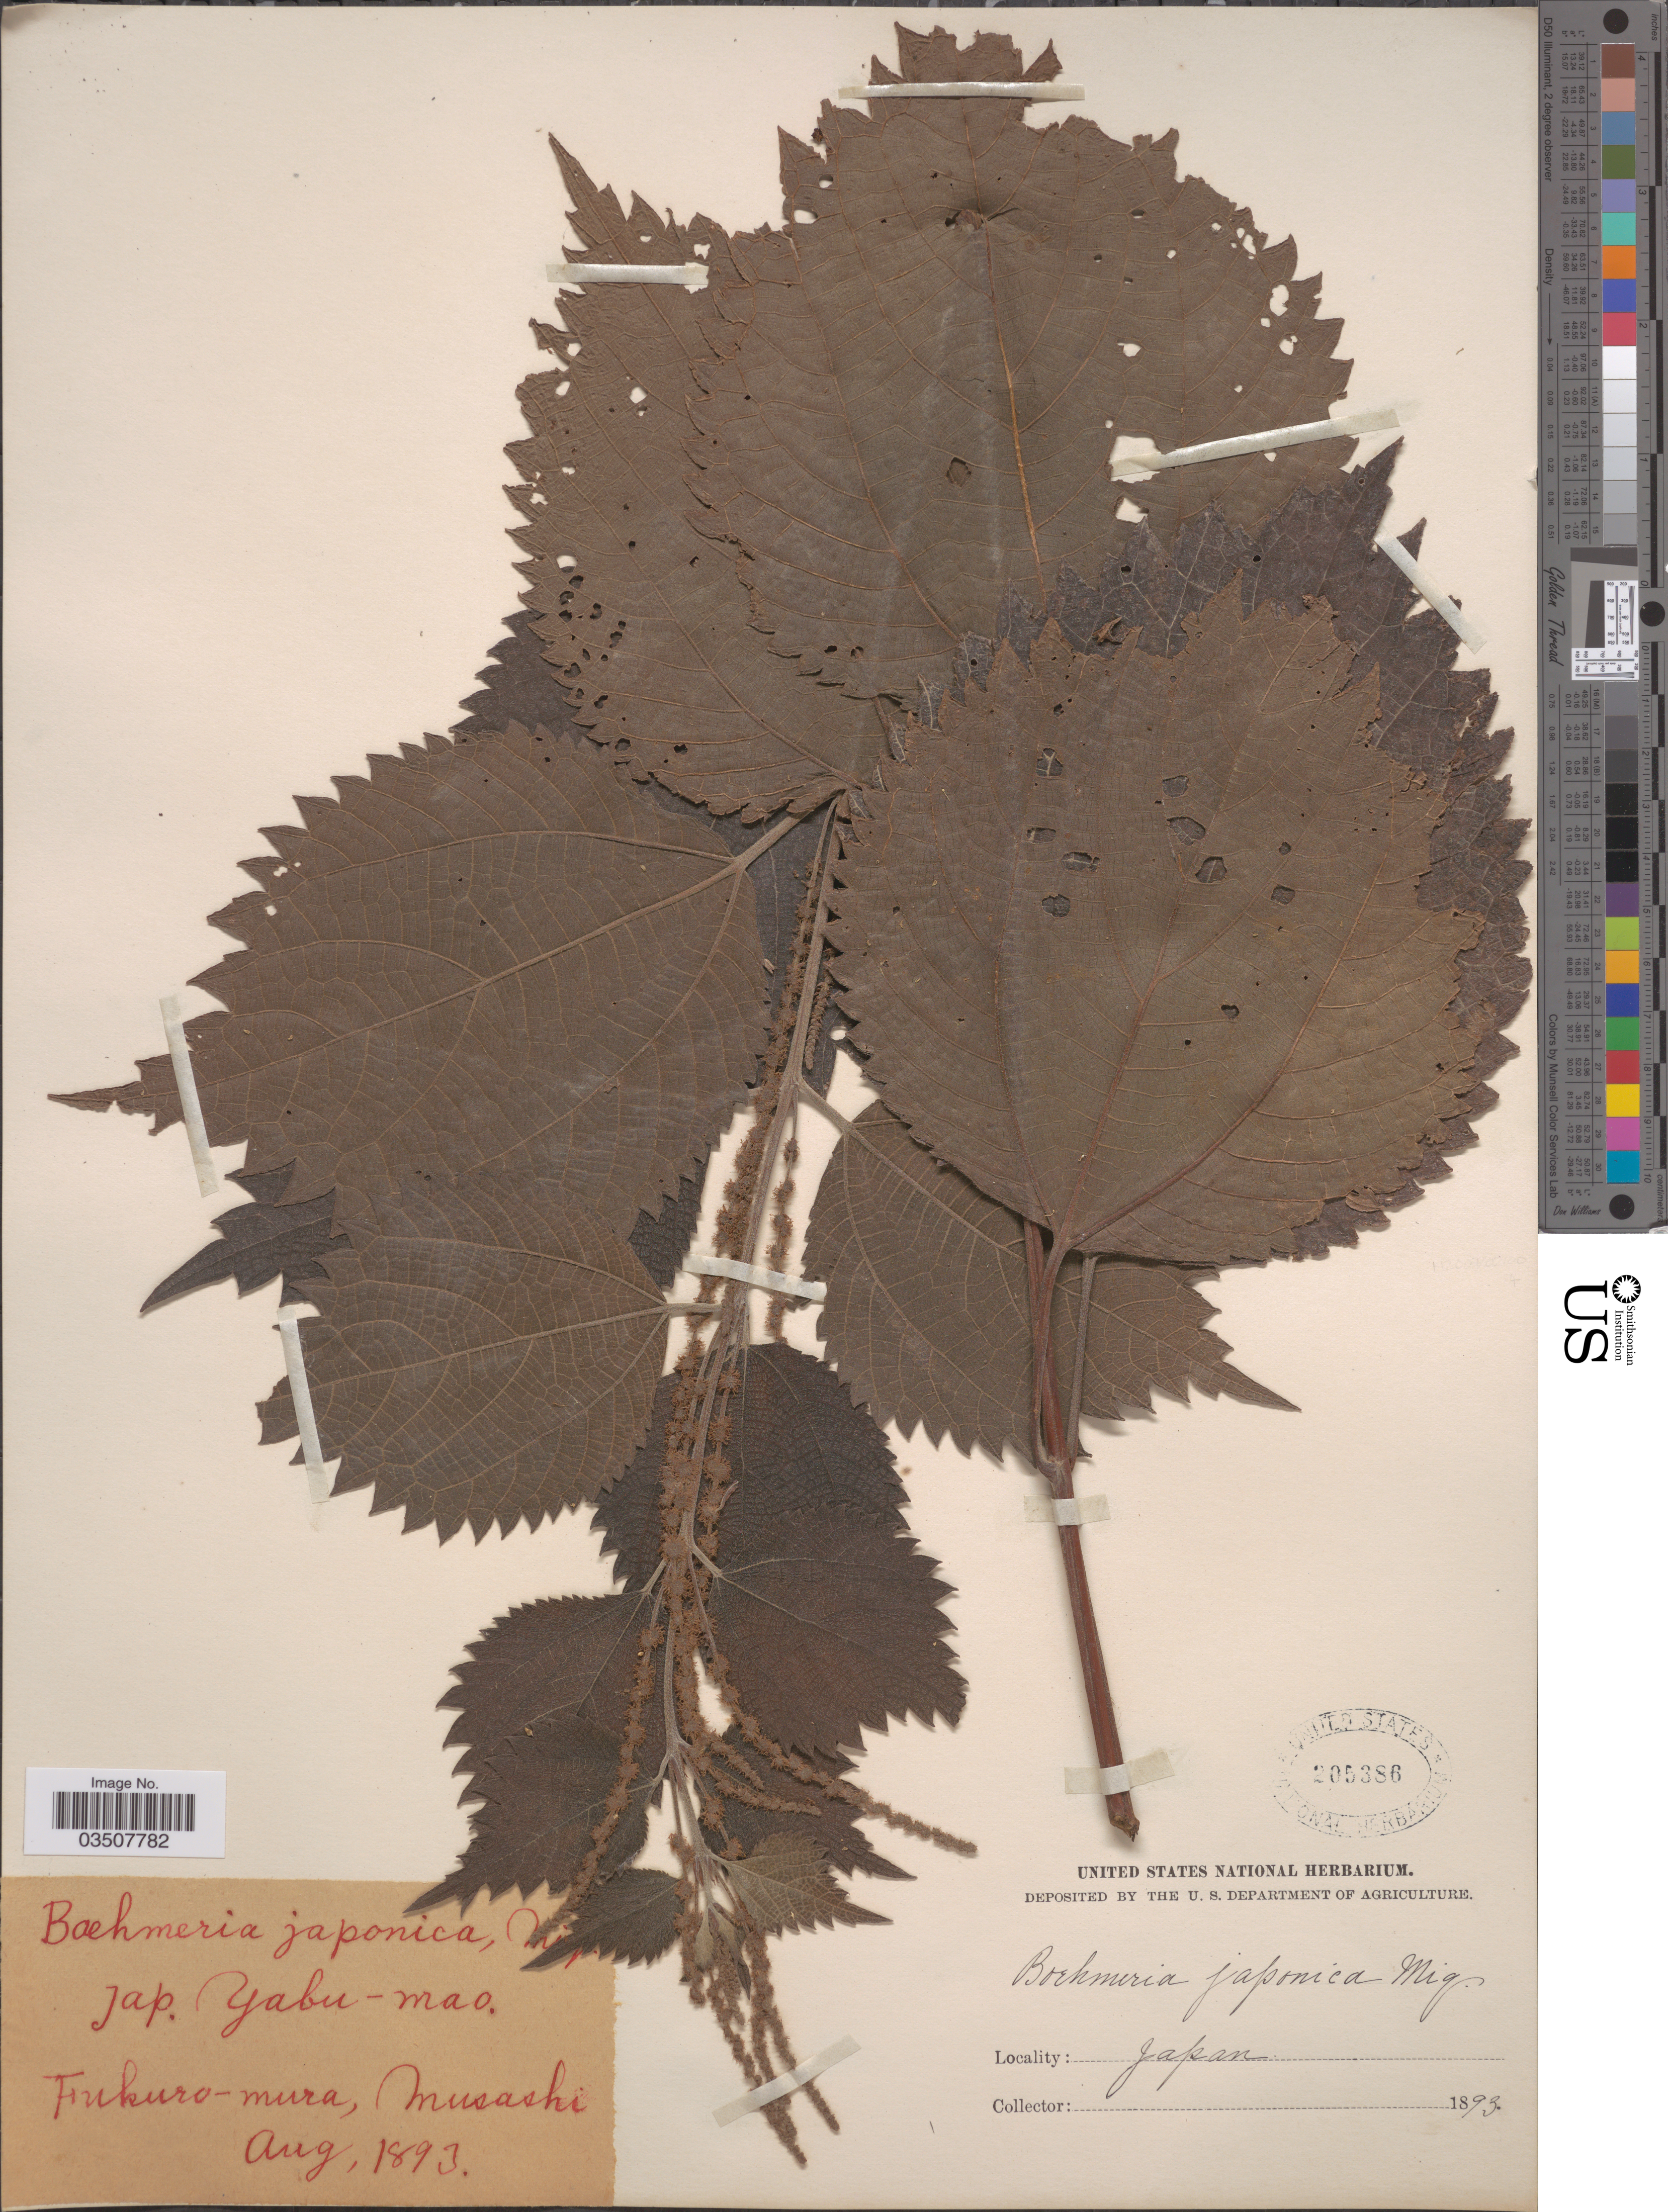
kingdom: Plantae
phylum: Tracheophyta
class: Magnoliopsida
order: Rosales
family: Urticaceae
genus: Boehmeria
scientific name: Boehmeria japonica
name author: (L. f.) Miq.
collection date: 1893-08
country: Japan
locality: Fukuro-mura, Musashi.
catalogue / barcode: US 205386